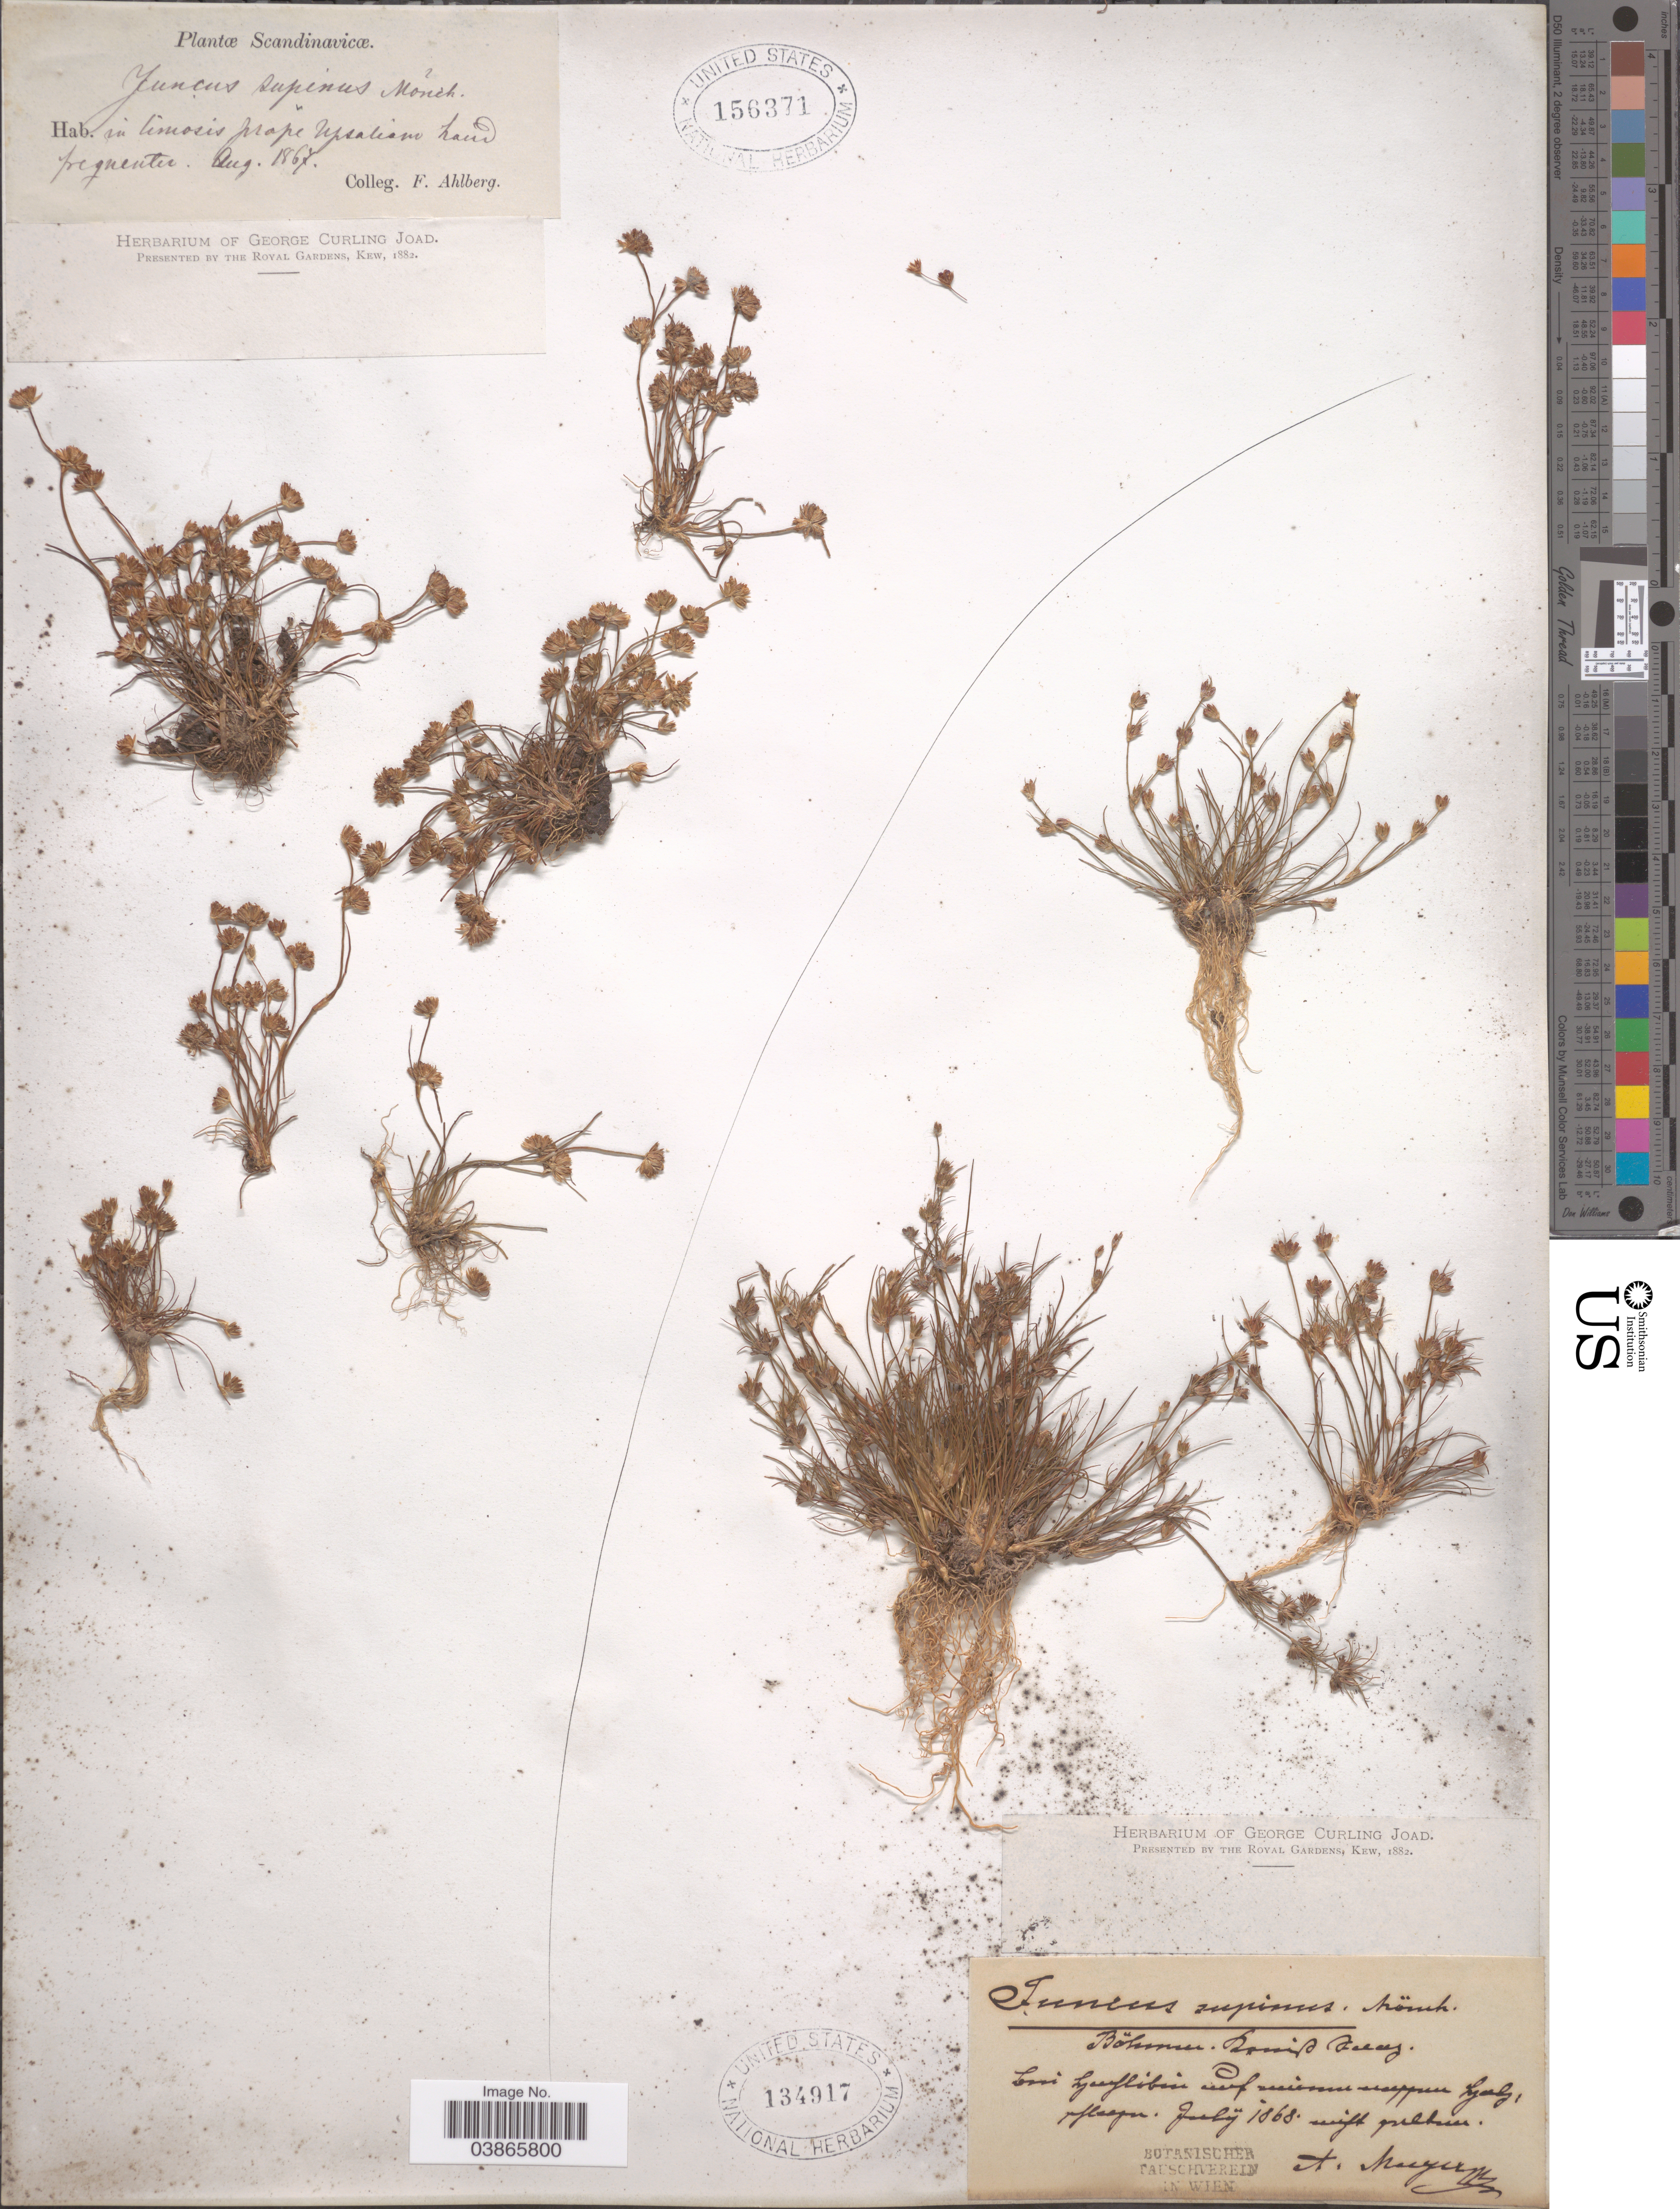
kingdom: Plantae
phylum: Tracheophyta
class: Liliopsida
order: Poales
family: Juncaceae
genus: Juncus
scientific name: Juncus supinus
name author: Moench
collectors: F. Ahlberg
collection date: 1867-08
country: Sweden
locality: Scandinavicæ. In limosis prope Upsaliam Land frequenter.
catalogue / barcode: US 156371